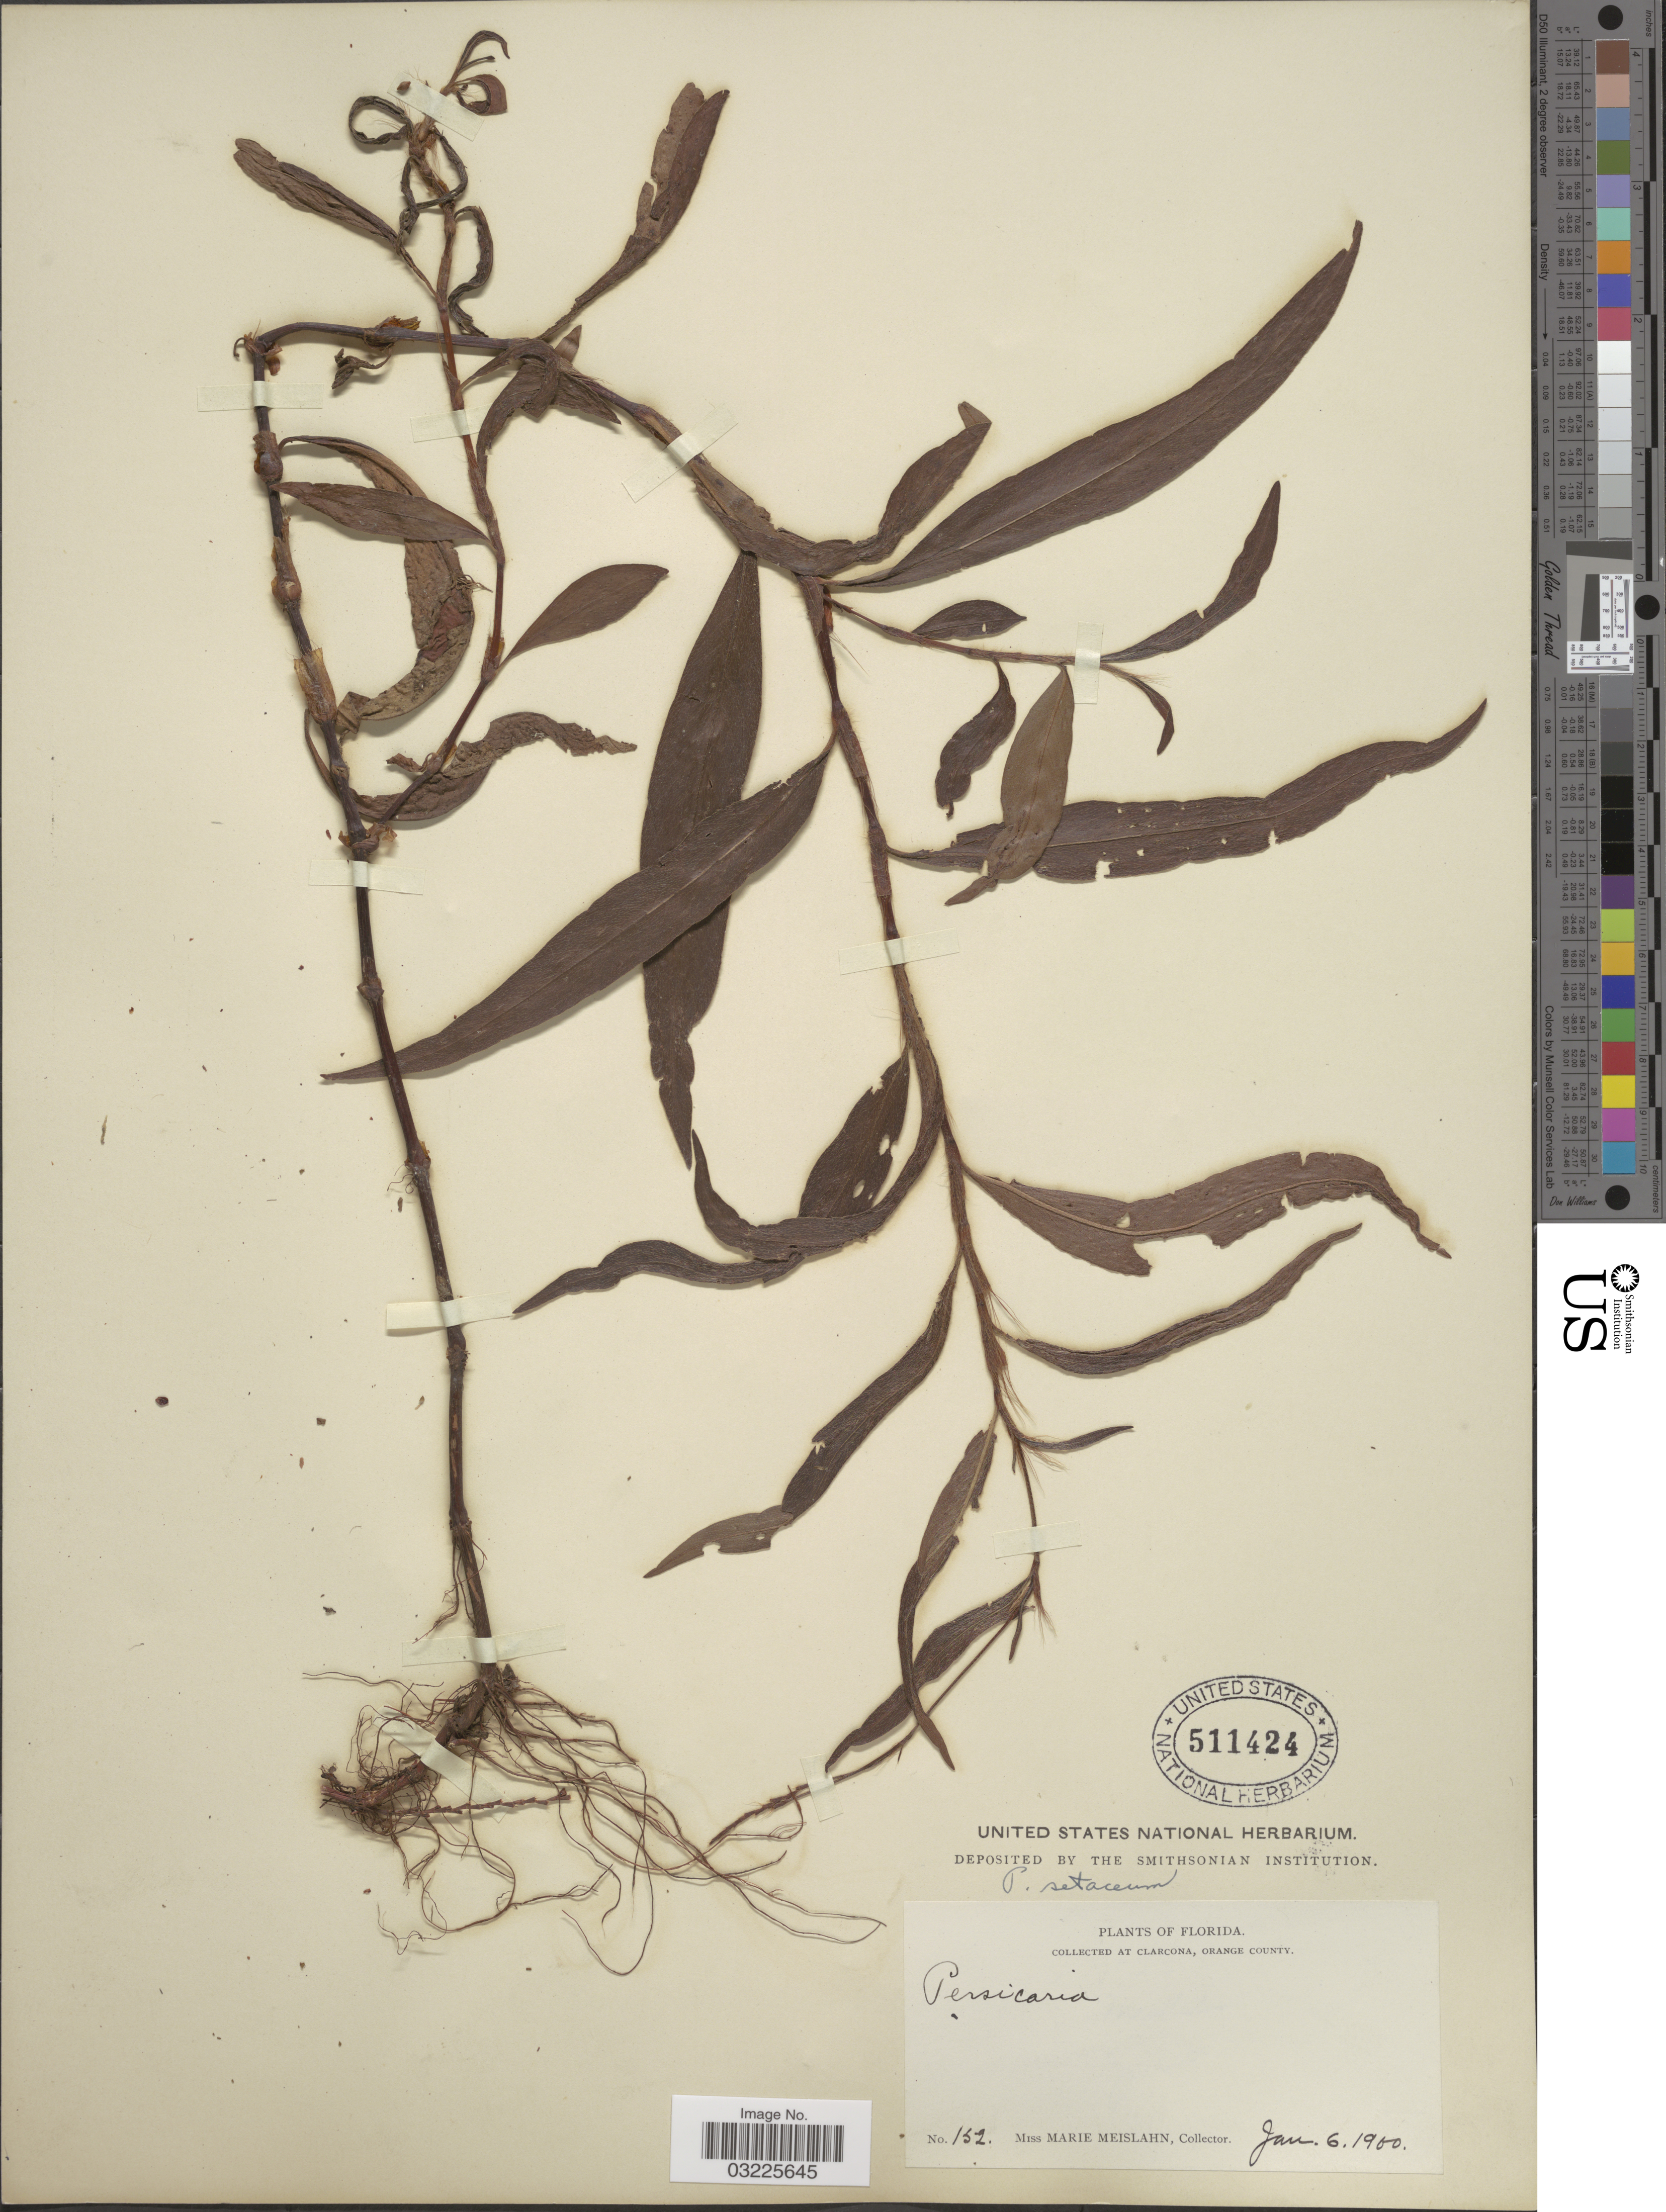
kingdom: Plantae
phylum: Tracheophyta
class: Magnoliopsida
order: Caryophyllales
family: Polygonaceae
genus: Persicaria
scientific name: Persicaria setacea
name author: Small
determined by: Atha, D. E.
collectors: M. Meislahn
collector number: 152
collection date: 1900-01-06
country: United States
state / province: Florida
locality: At Clarcona, Orange County.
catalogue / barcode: US 511424